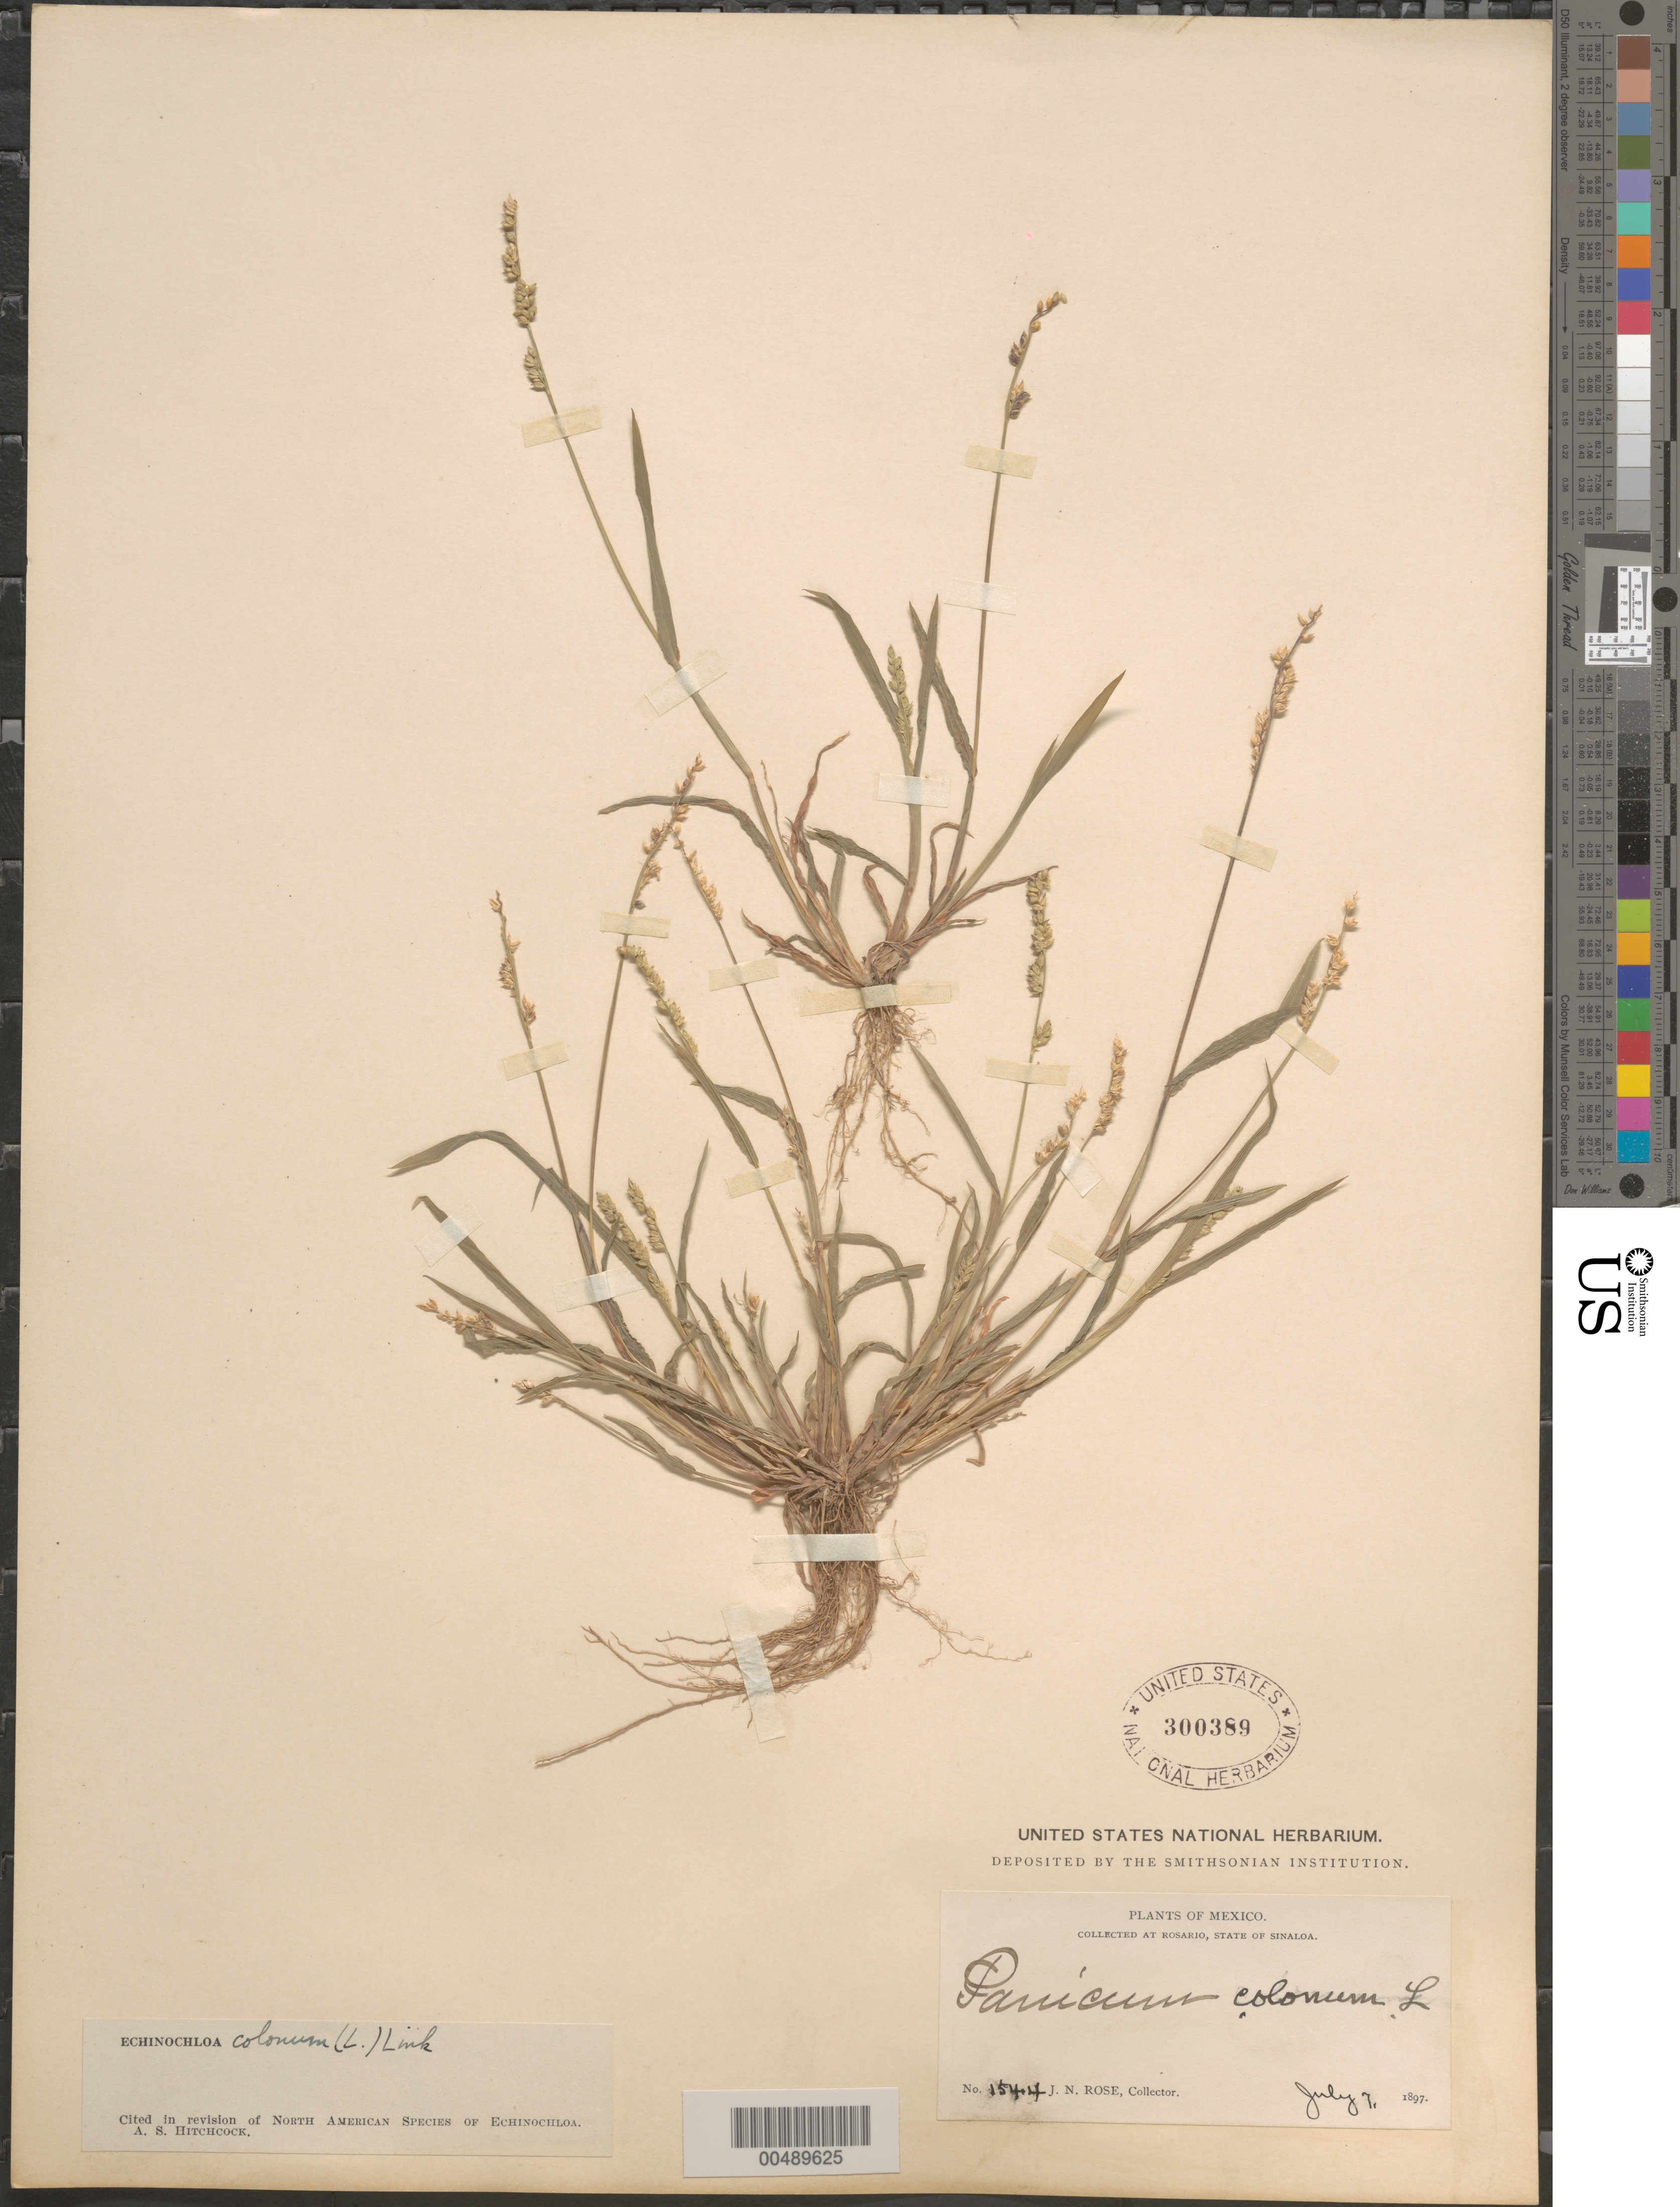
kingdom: Plantae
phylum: Tracheophyta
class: Liliopsida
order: Poales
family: Poaceae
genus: Echinochloa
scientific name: Echinochloa colona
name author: (L.) Link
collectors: J. N. Rose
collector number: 1544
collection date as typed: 7 Jul 1897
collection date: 1897-07-07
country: Mexico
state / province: Sinaloa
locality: Rosario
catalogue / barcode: US 300389